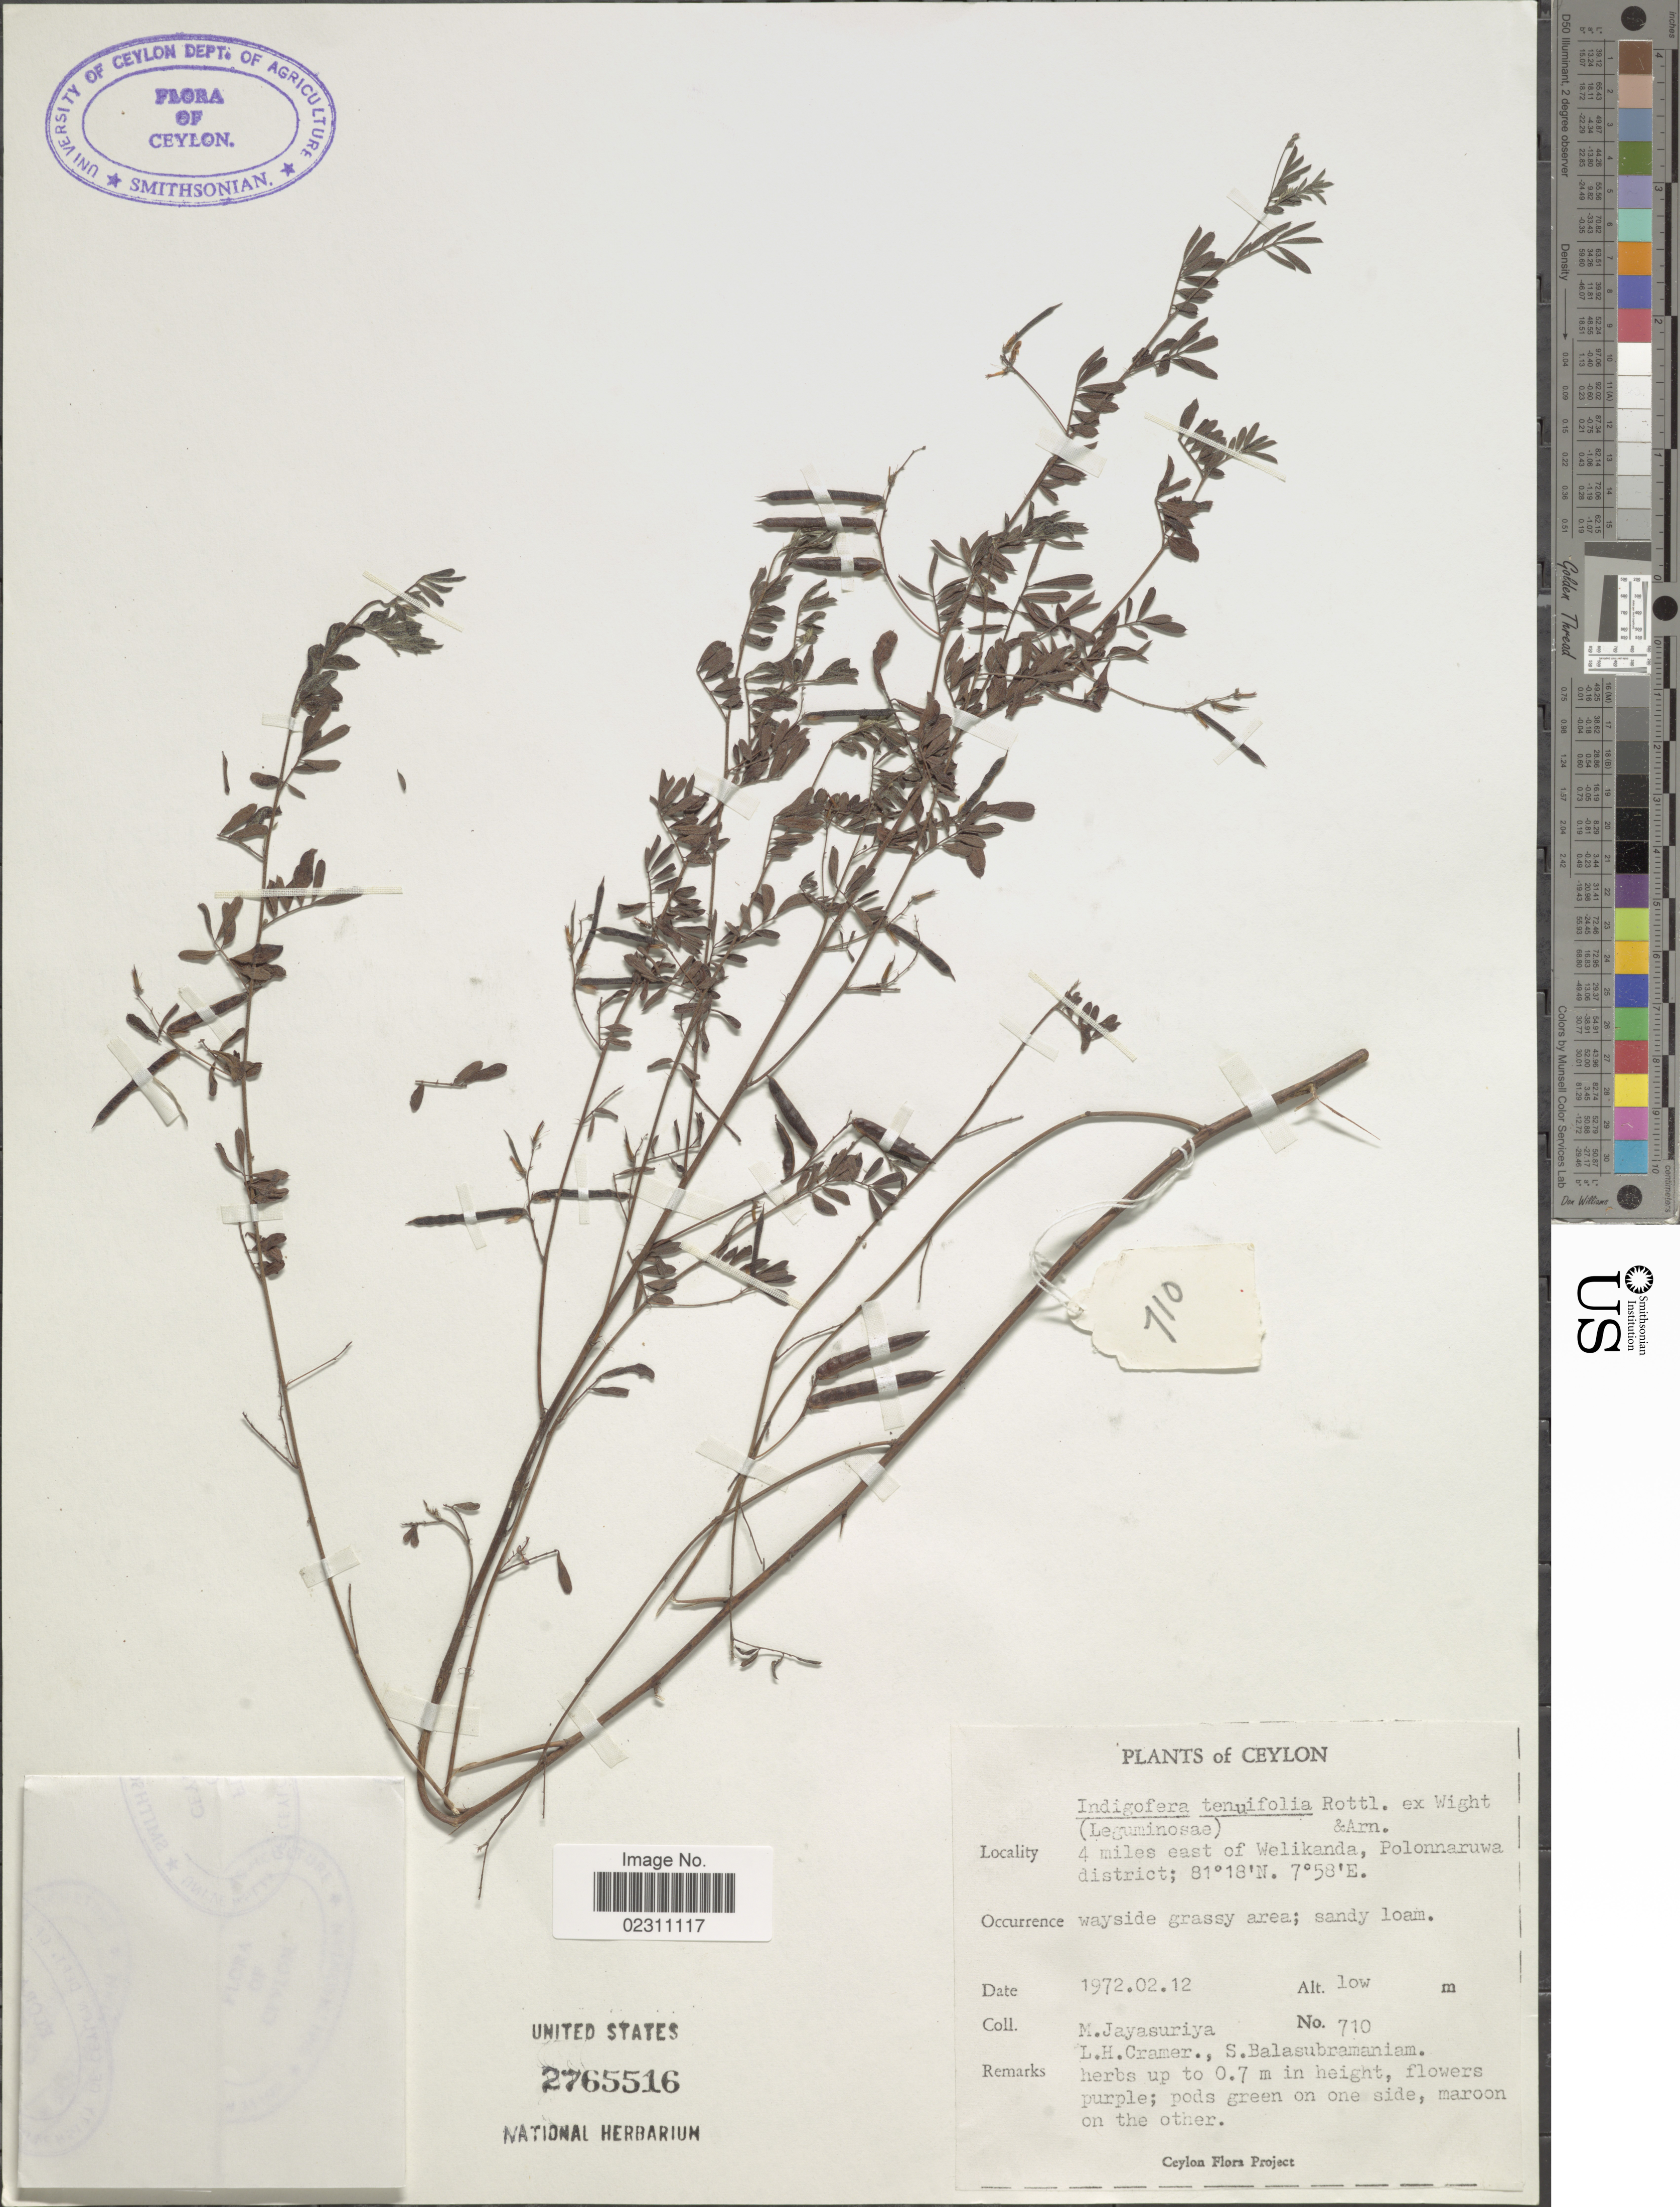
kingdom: Plantae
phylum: Tracheophyta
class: Magnoliopsida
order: Fabales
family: Fabaceae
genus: Indigofera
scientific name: Indigofera tenuifolia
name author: Lam.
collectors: M. Jayasuriya, L. H. Cramer & S. Balasubramaniam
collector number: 710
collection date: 1972-02-12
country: Sri Lanka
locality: Ceylon, 4 miles east of Welikanda, Polonnaruwa district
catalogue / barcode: US 2765516